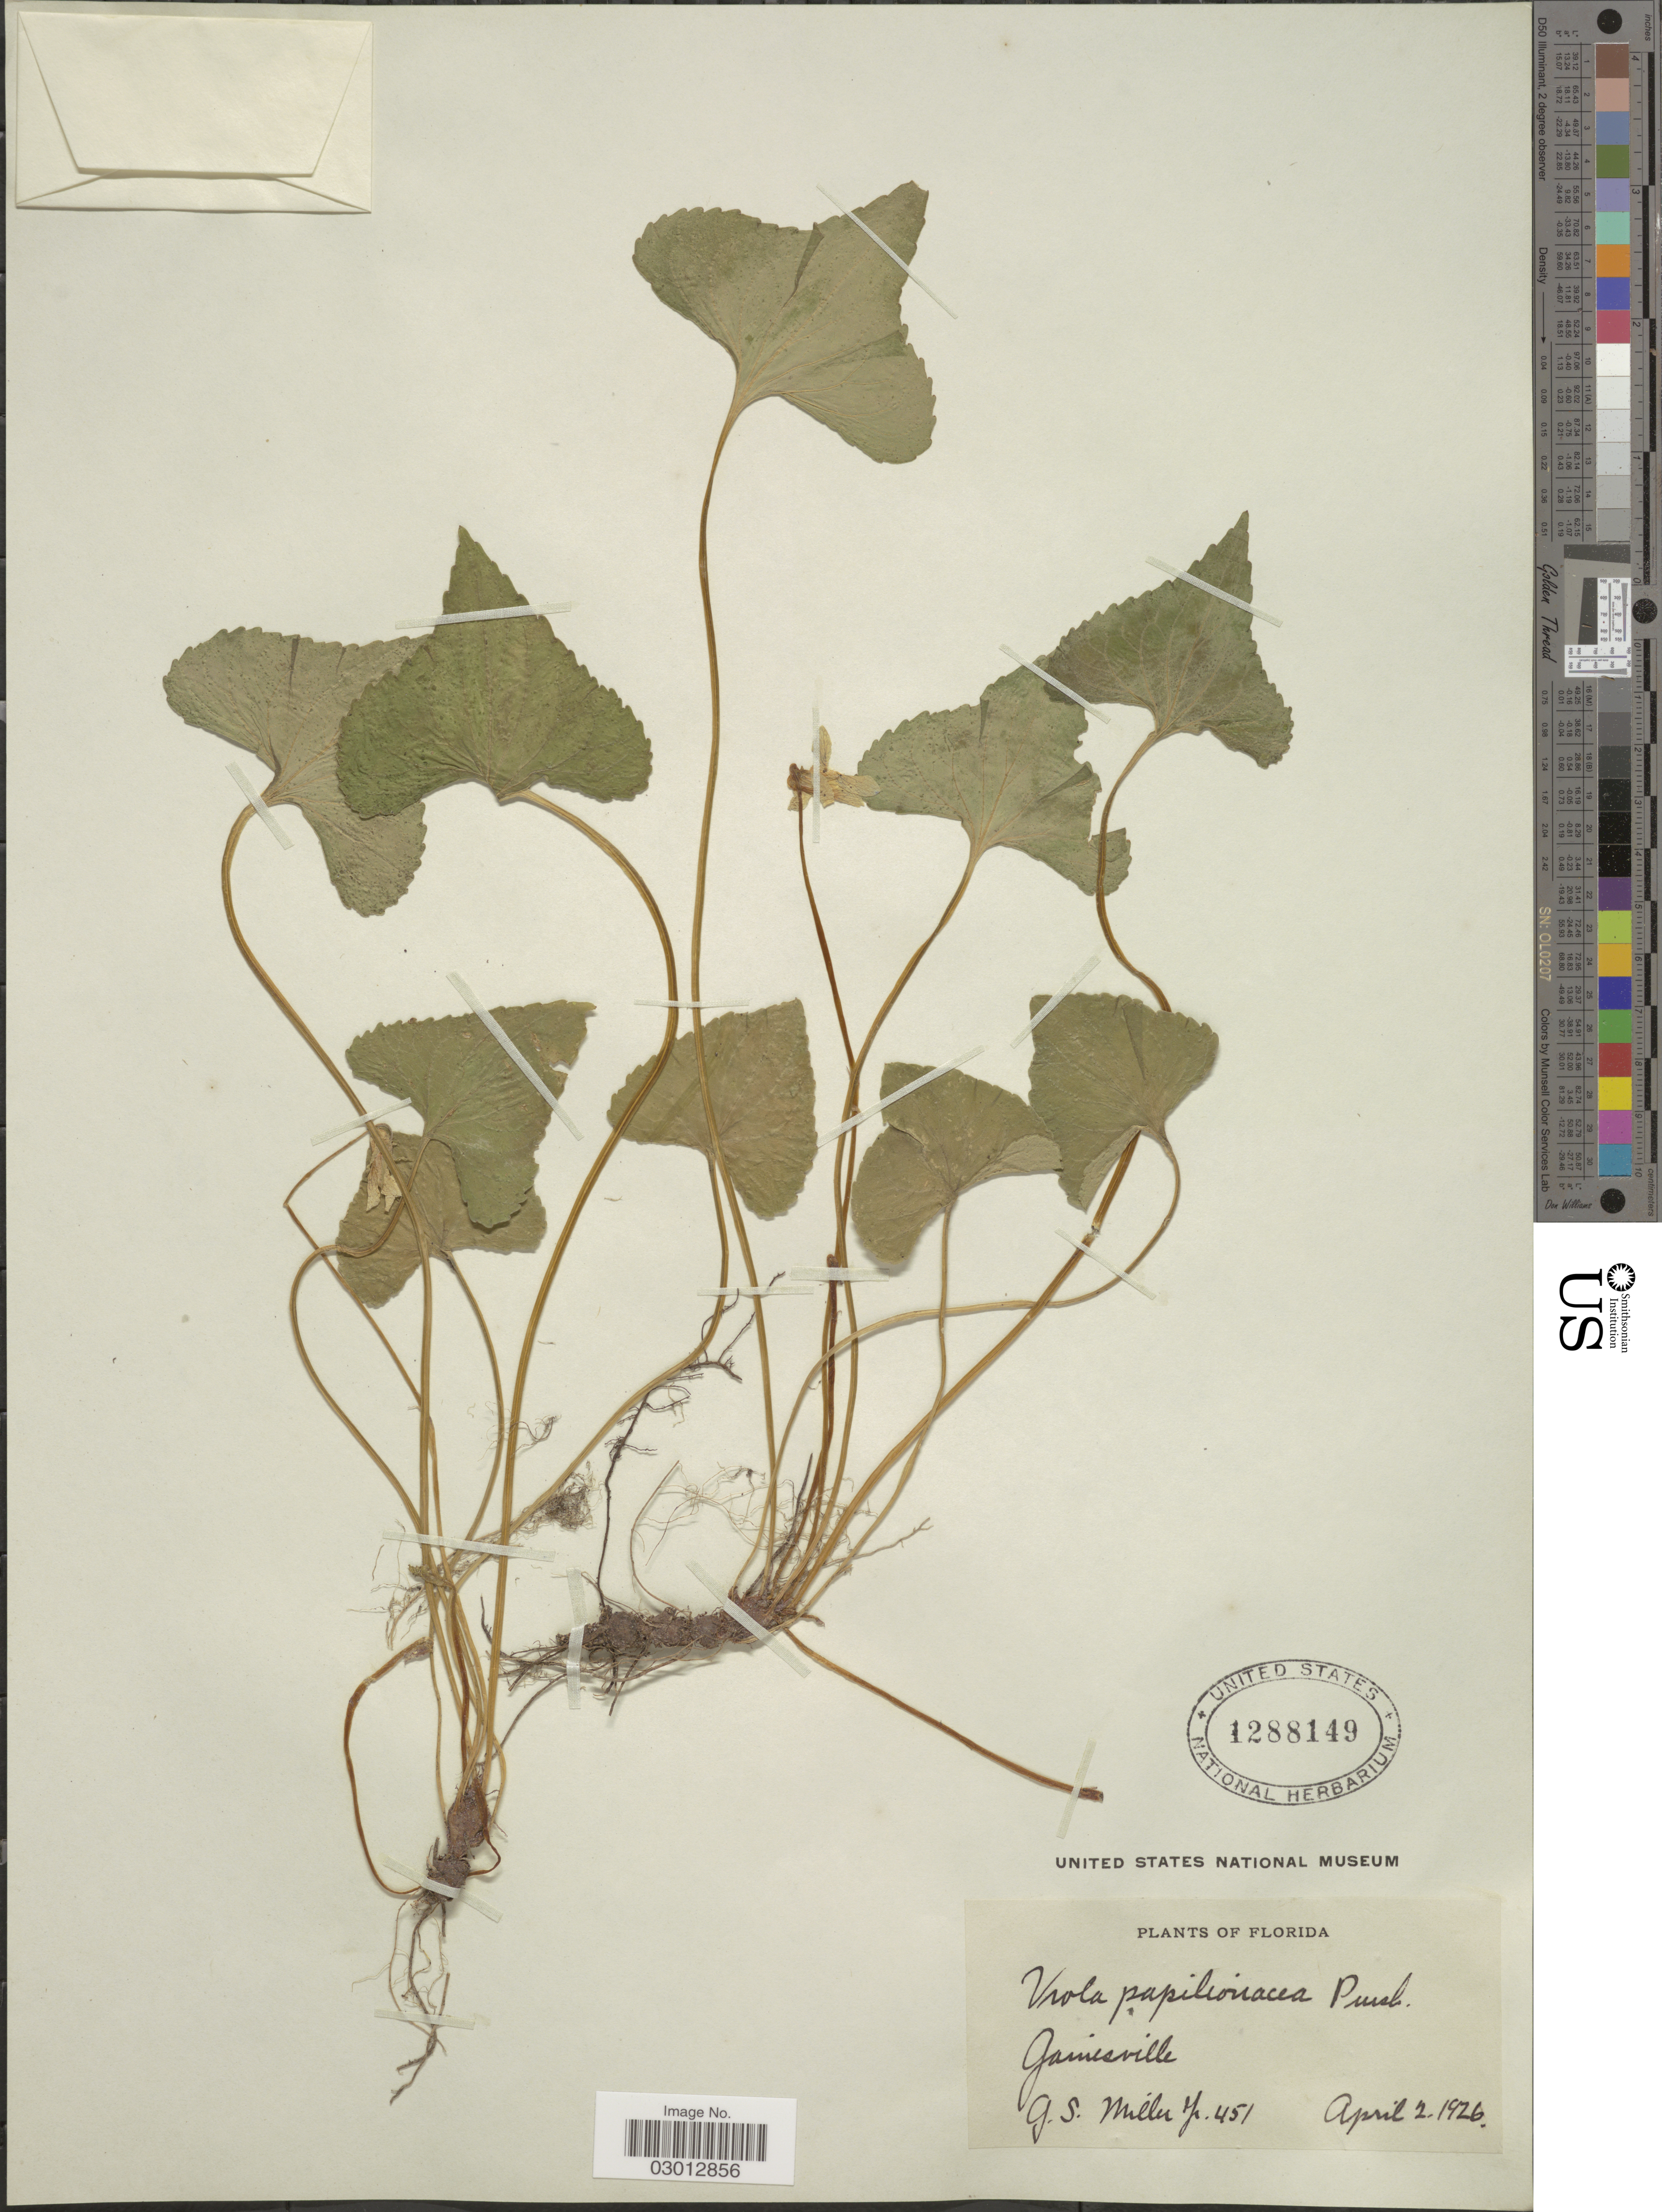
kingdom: Plantae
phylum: Tracheophyta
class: Magnoliopsida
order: Malpighiales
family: Violaceae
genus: Viola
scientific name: Viola papilionacea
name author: Pursh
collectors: G. S. Miller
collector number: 451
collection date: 1926-04-02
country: United States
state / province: Florida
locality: Gainesville.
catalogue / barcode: US 1288149